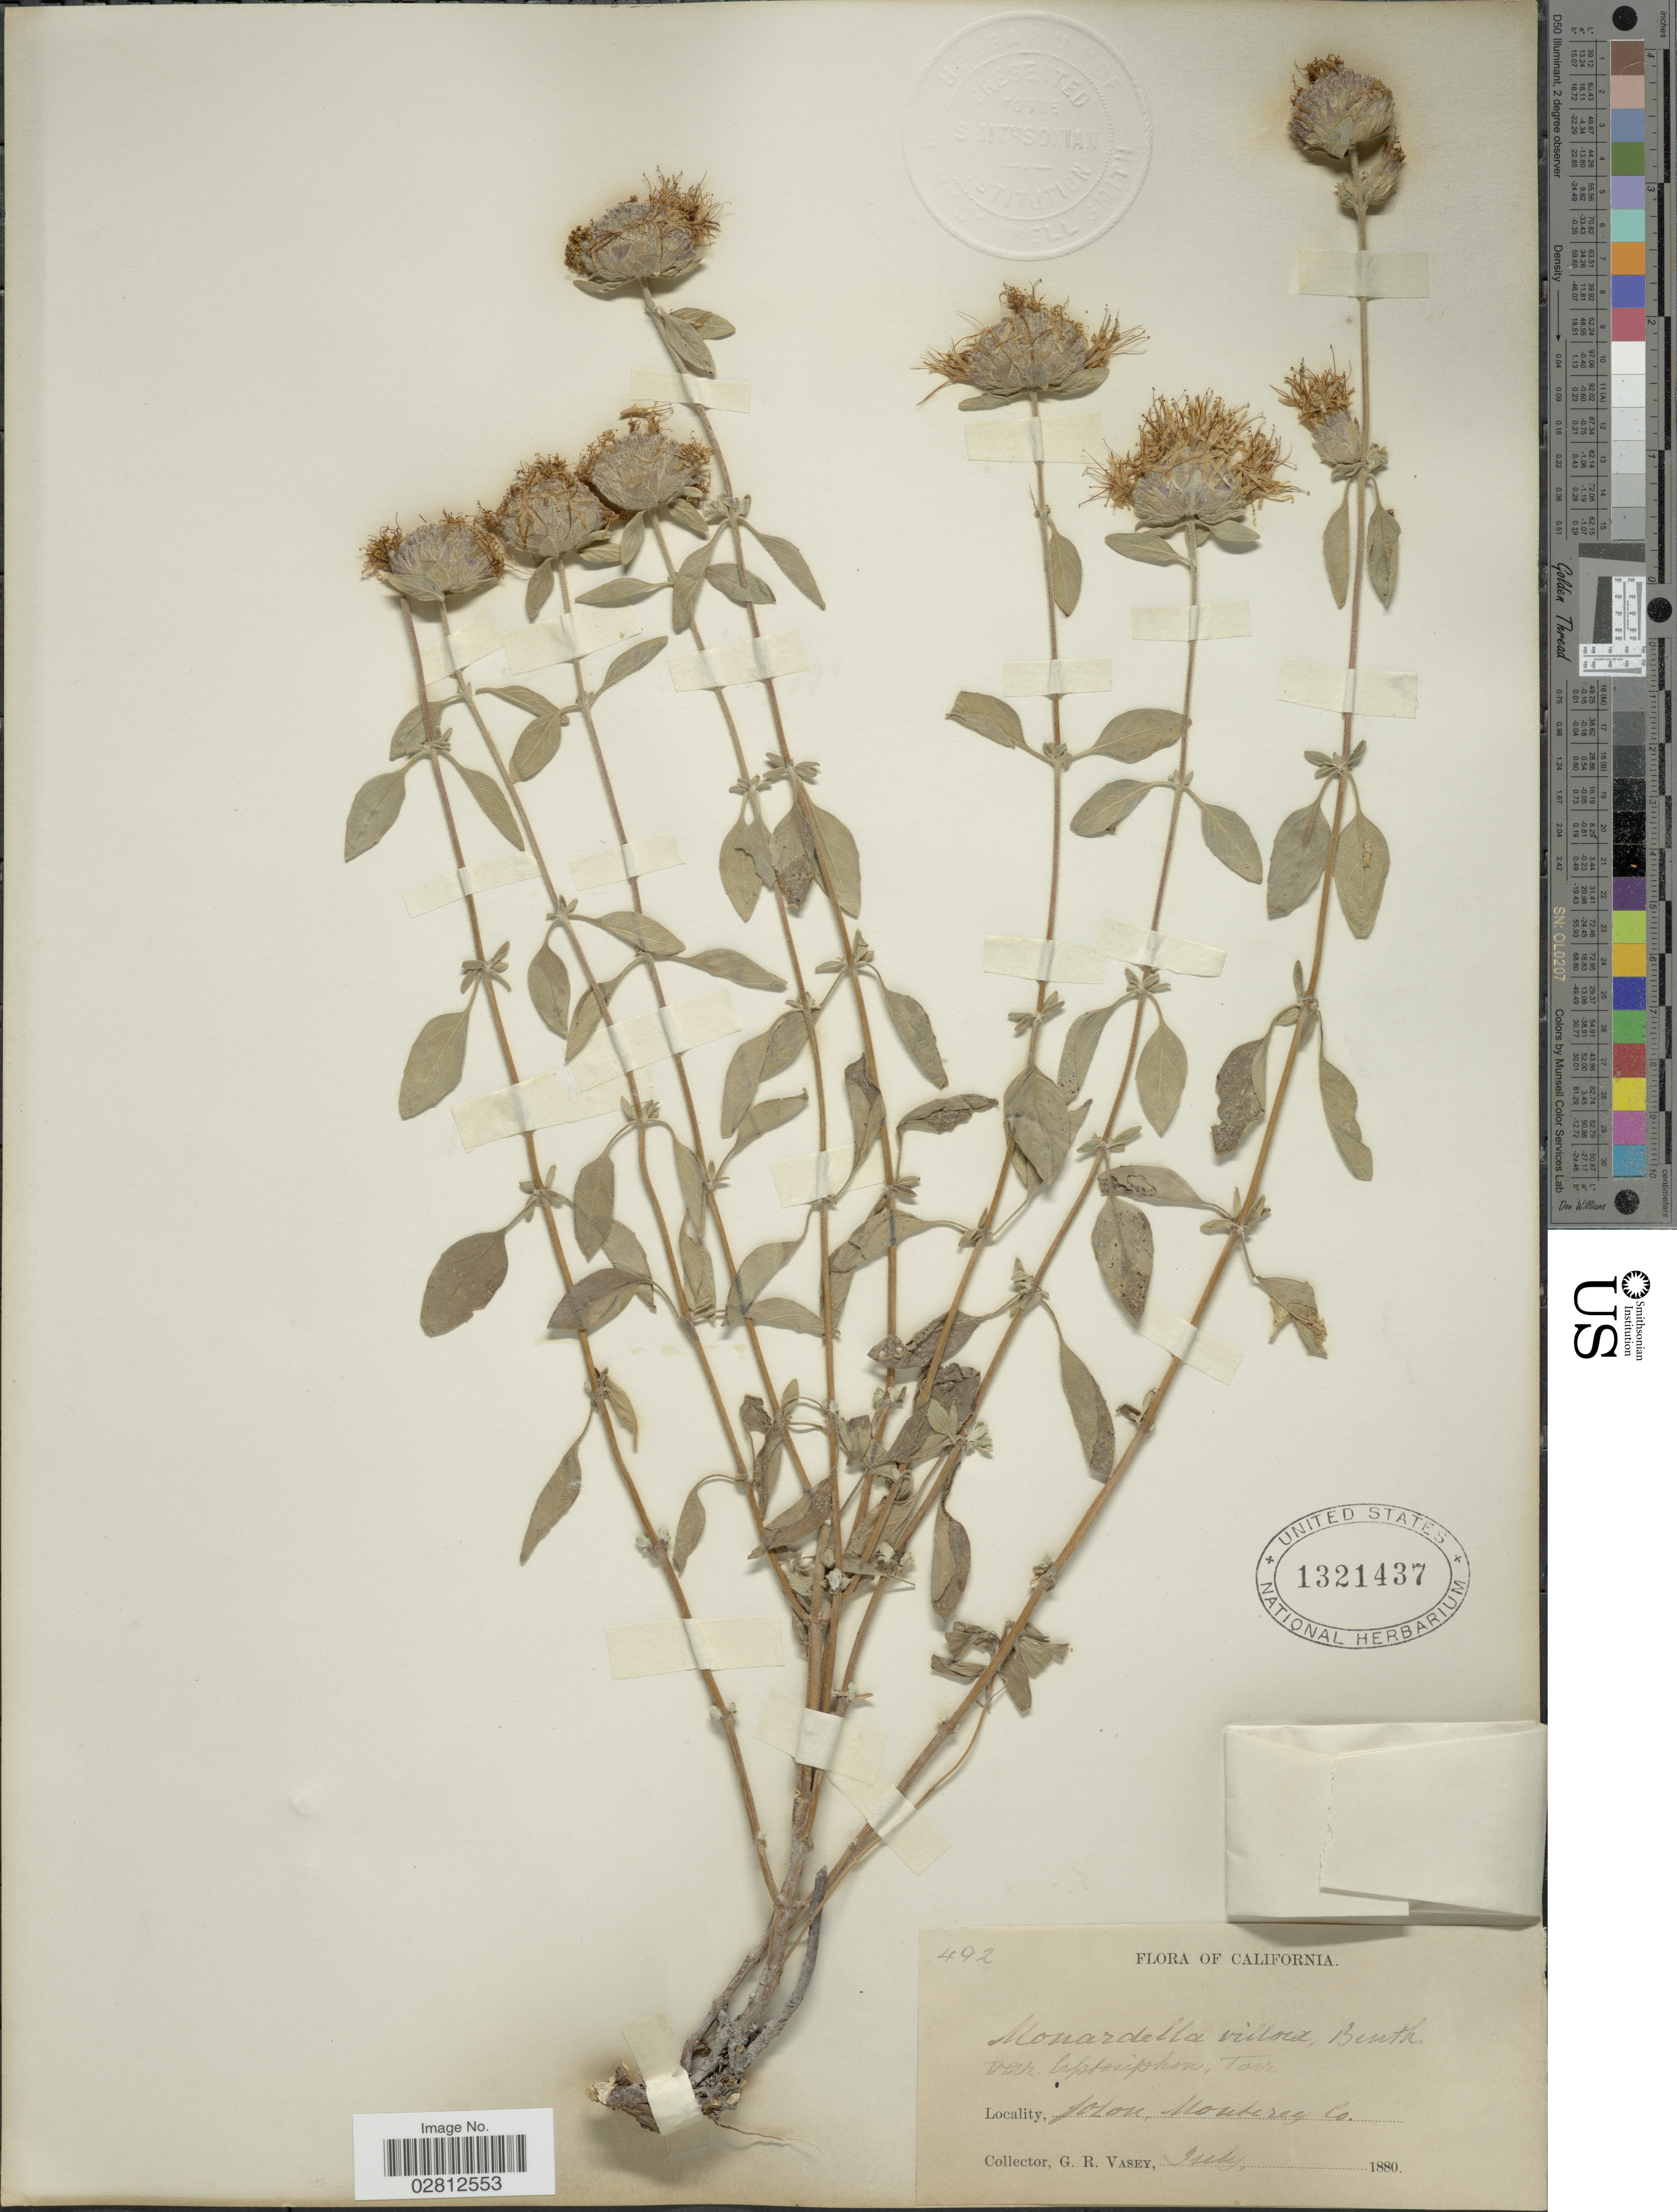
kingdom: Plantae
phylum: Tracheophyta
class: Magnoliopsida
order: Lamiales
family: Lamiaceae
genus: Monardella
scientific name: Monardella nana subsp. leptosiphon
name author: (Torr.) Abrams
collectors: G. R. Vasey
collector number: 492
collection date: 1880-07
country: United States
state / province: California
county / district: Monterey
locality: Jolon, Monterey Co.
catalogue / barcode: US 1321437